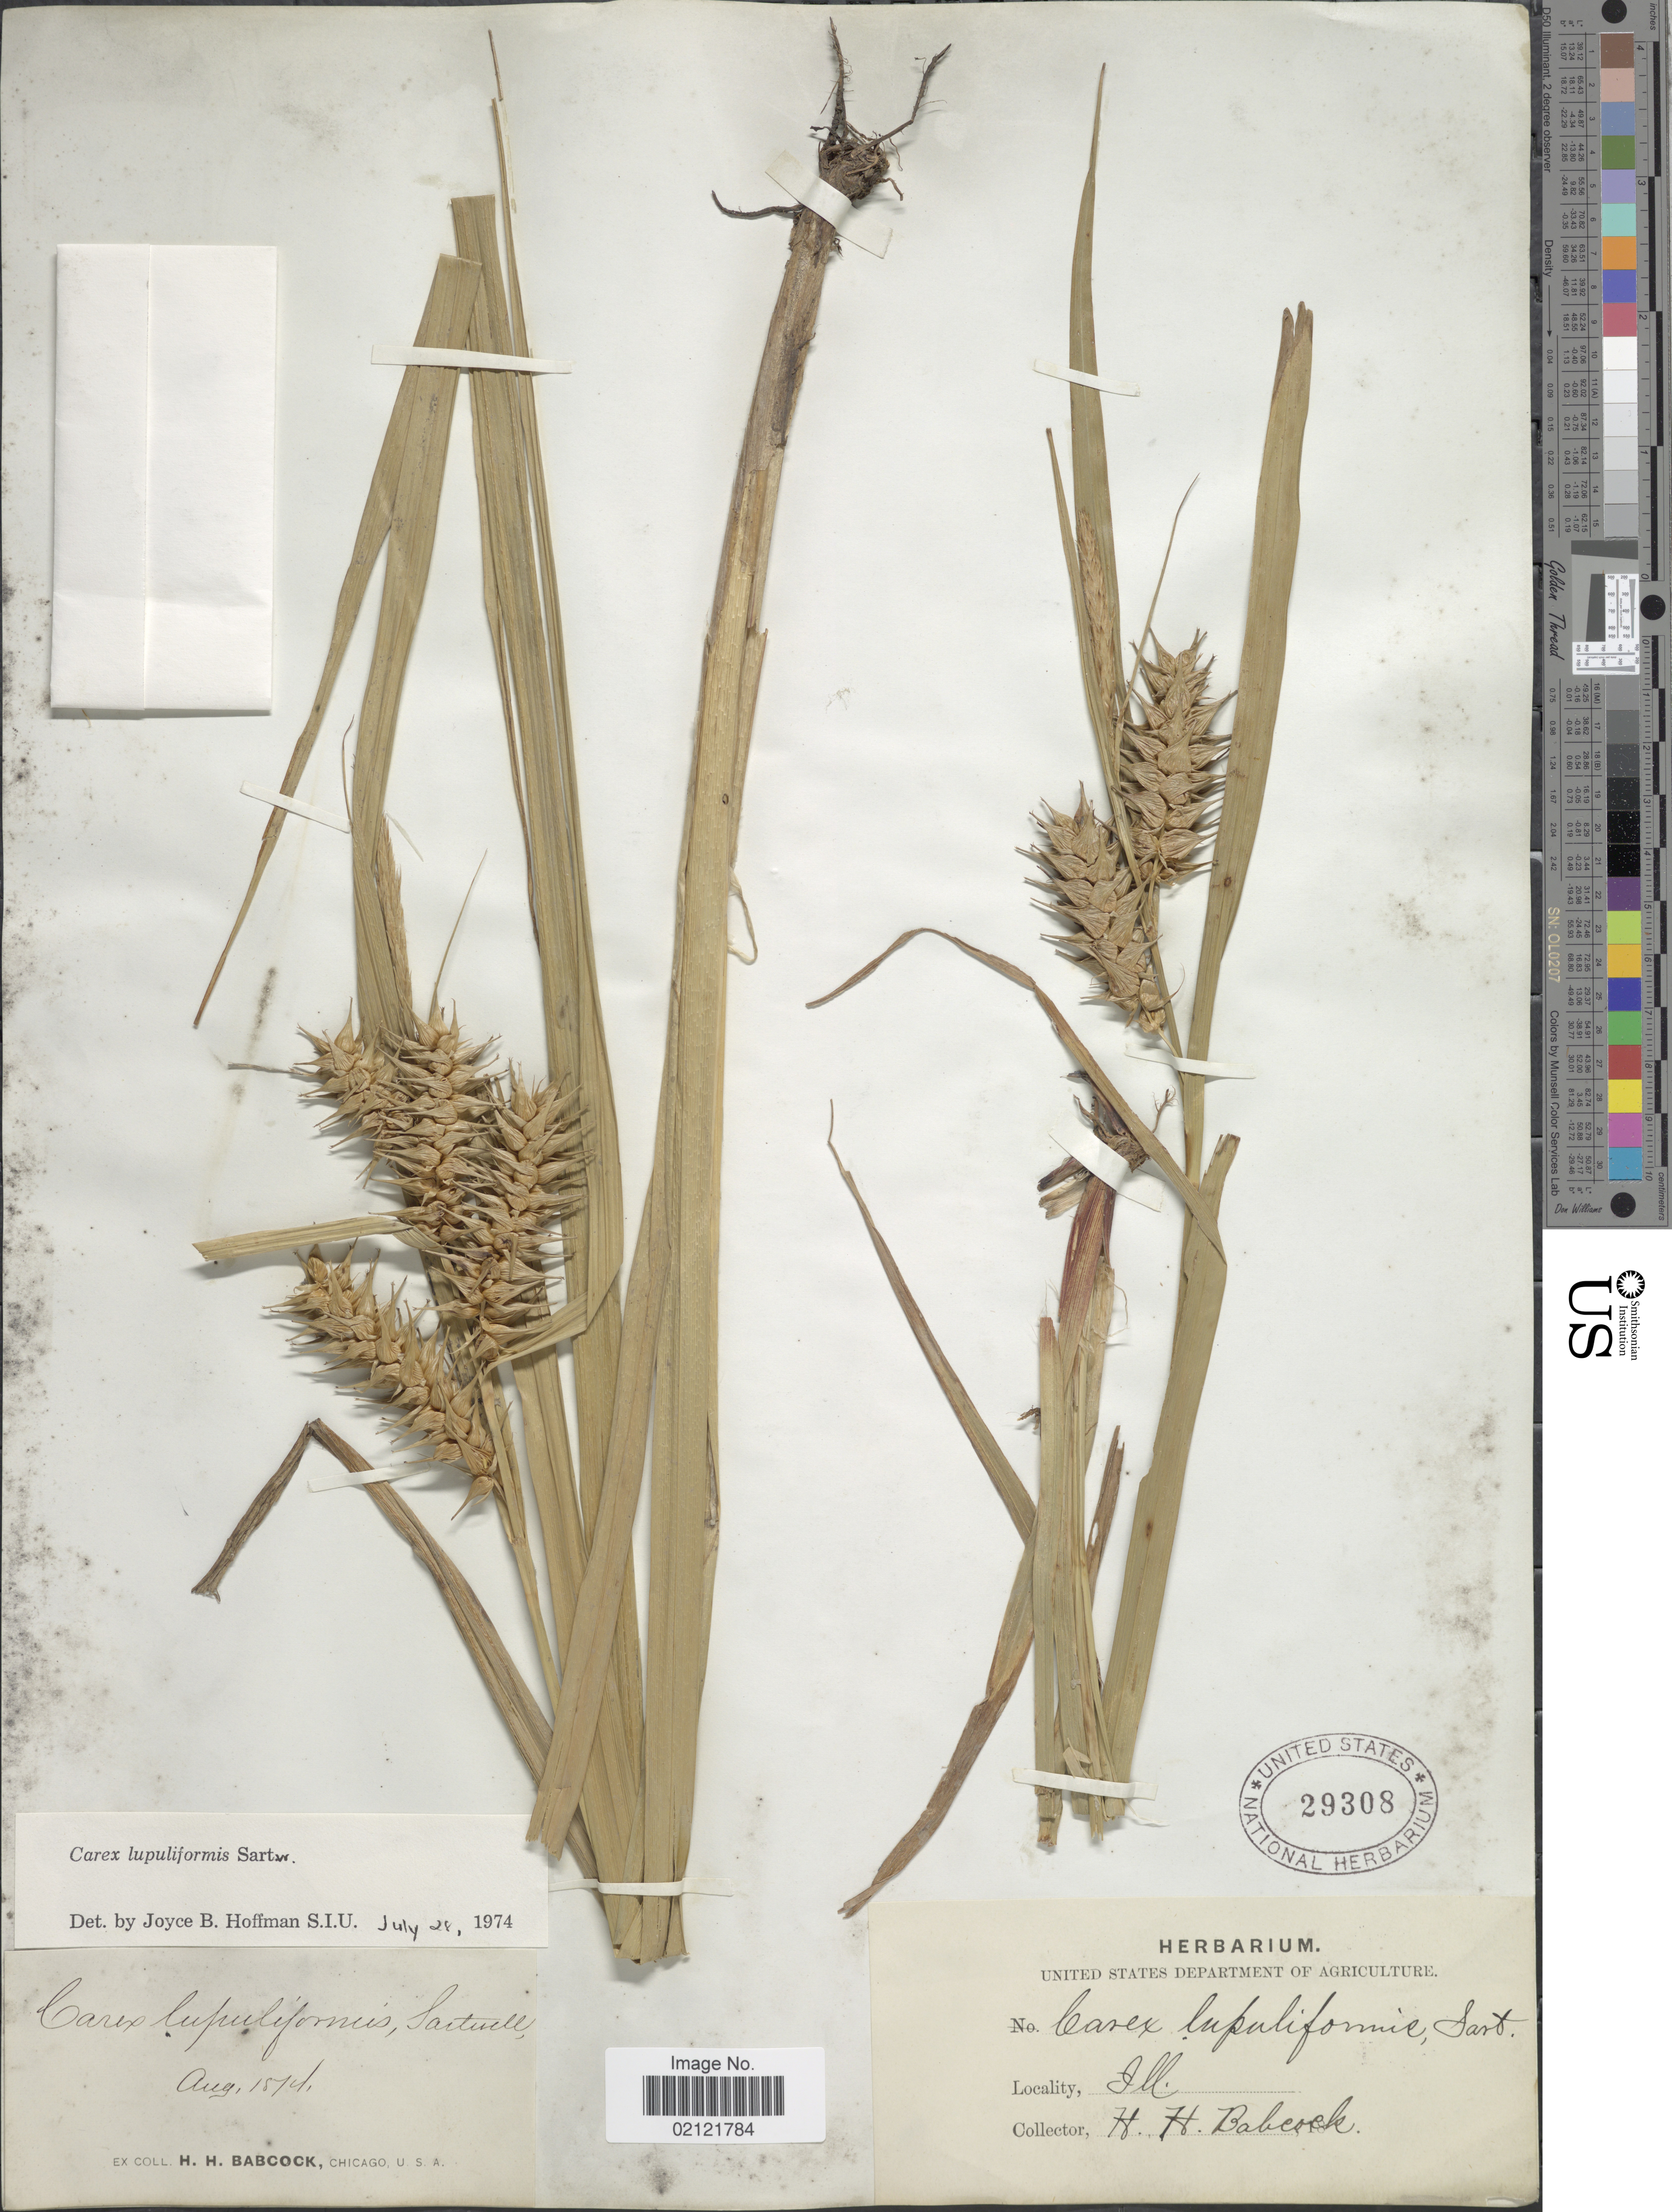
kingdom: Plantae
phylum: Tracheophyta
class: Liliopsida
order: Poales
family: Cyperaceae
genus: Carex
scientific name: Carex lupuliformis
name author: Sartwell ex Dewey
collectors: H. Babcock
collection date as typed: Transcribed d/m/y: 4/8/18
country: United States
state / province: Illinois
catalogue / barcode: US 29308